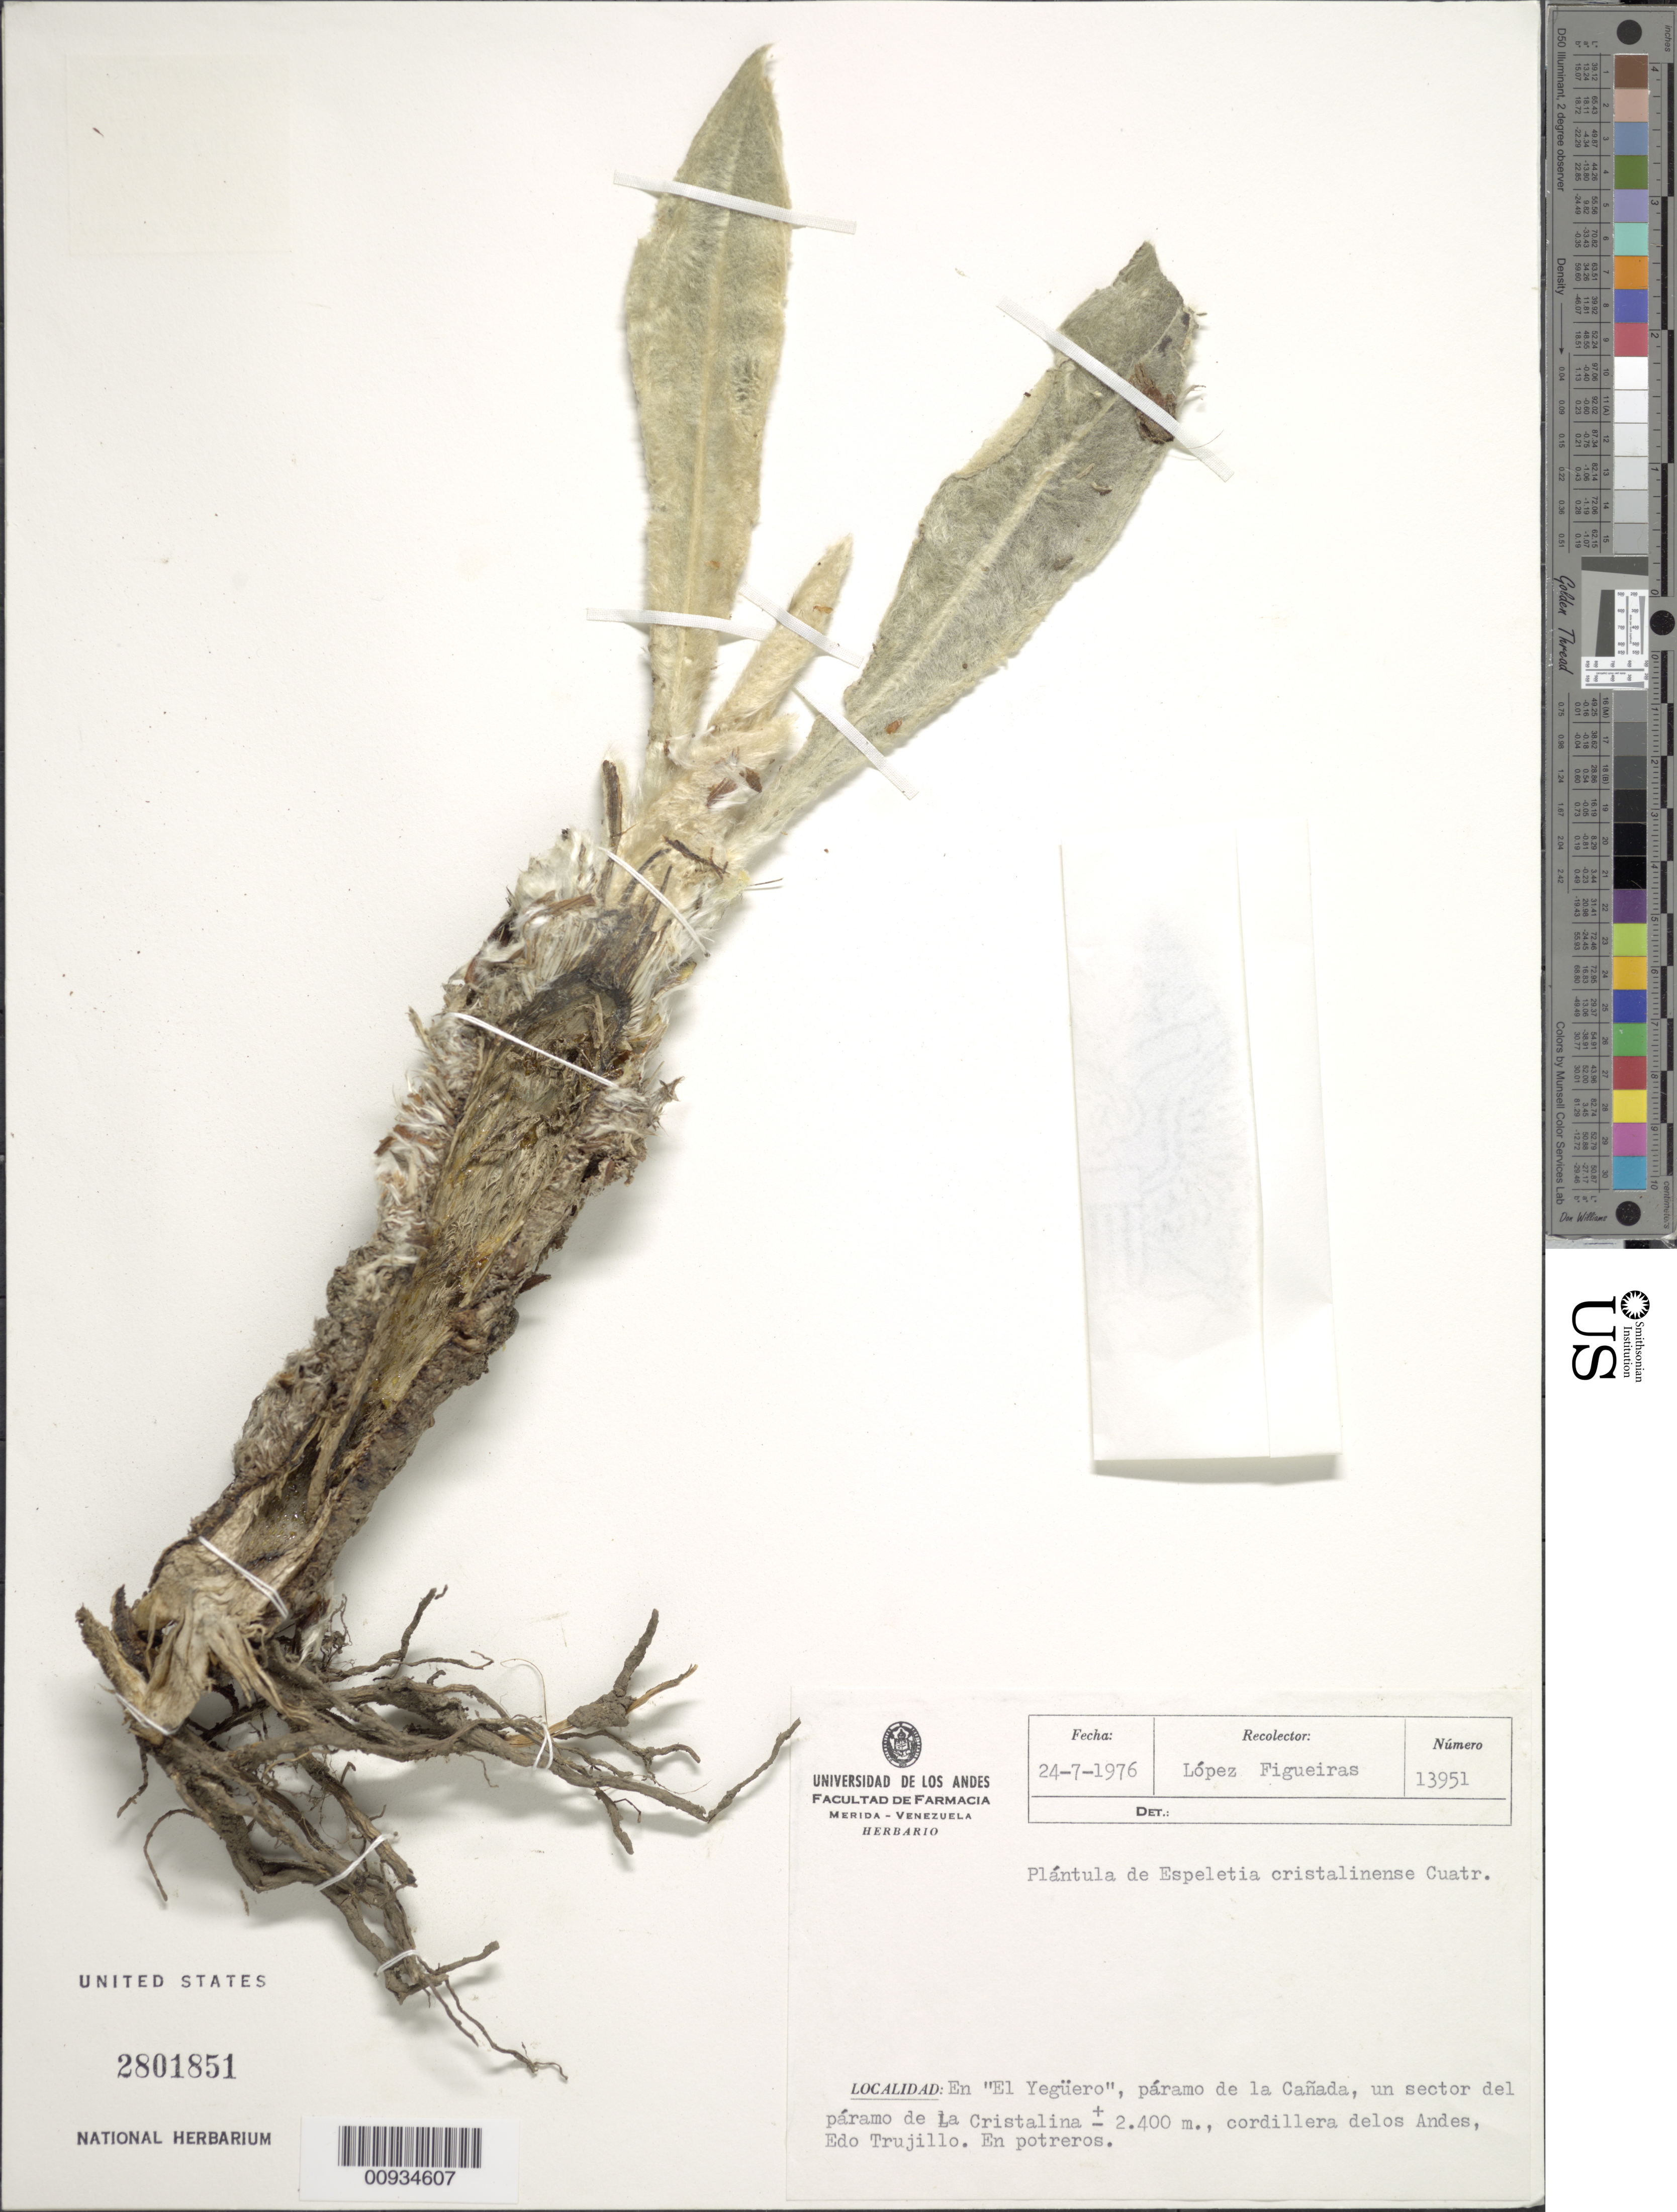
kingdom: Plantae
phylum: Tracheophyta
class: Magnoliopsida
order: Asterales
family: Asteraceae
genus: Espeletiopsis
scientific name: Espeletiopsis cristalinensis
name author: (Cuatrec.) Cuatrec.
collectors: M. López Figueiras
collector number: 13951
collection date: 1976-07-24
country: Venezuela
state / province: Trujillo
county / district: Boconó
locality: Páramo de la Cañada. En "El Yegüero", un sector del páramo de La Cristalina, Cordillera de los Andes.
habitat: En potreros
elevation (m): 2400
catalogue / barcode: US 2801851